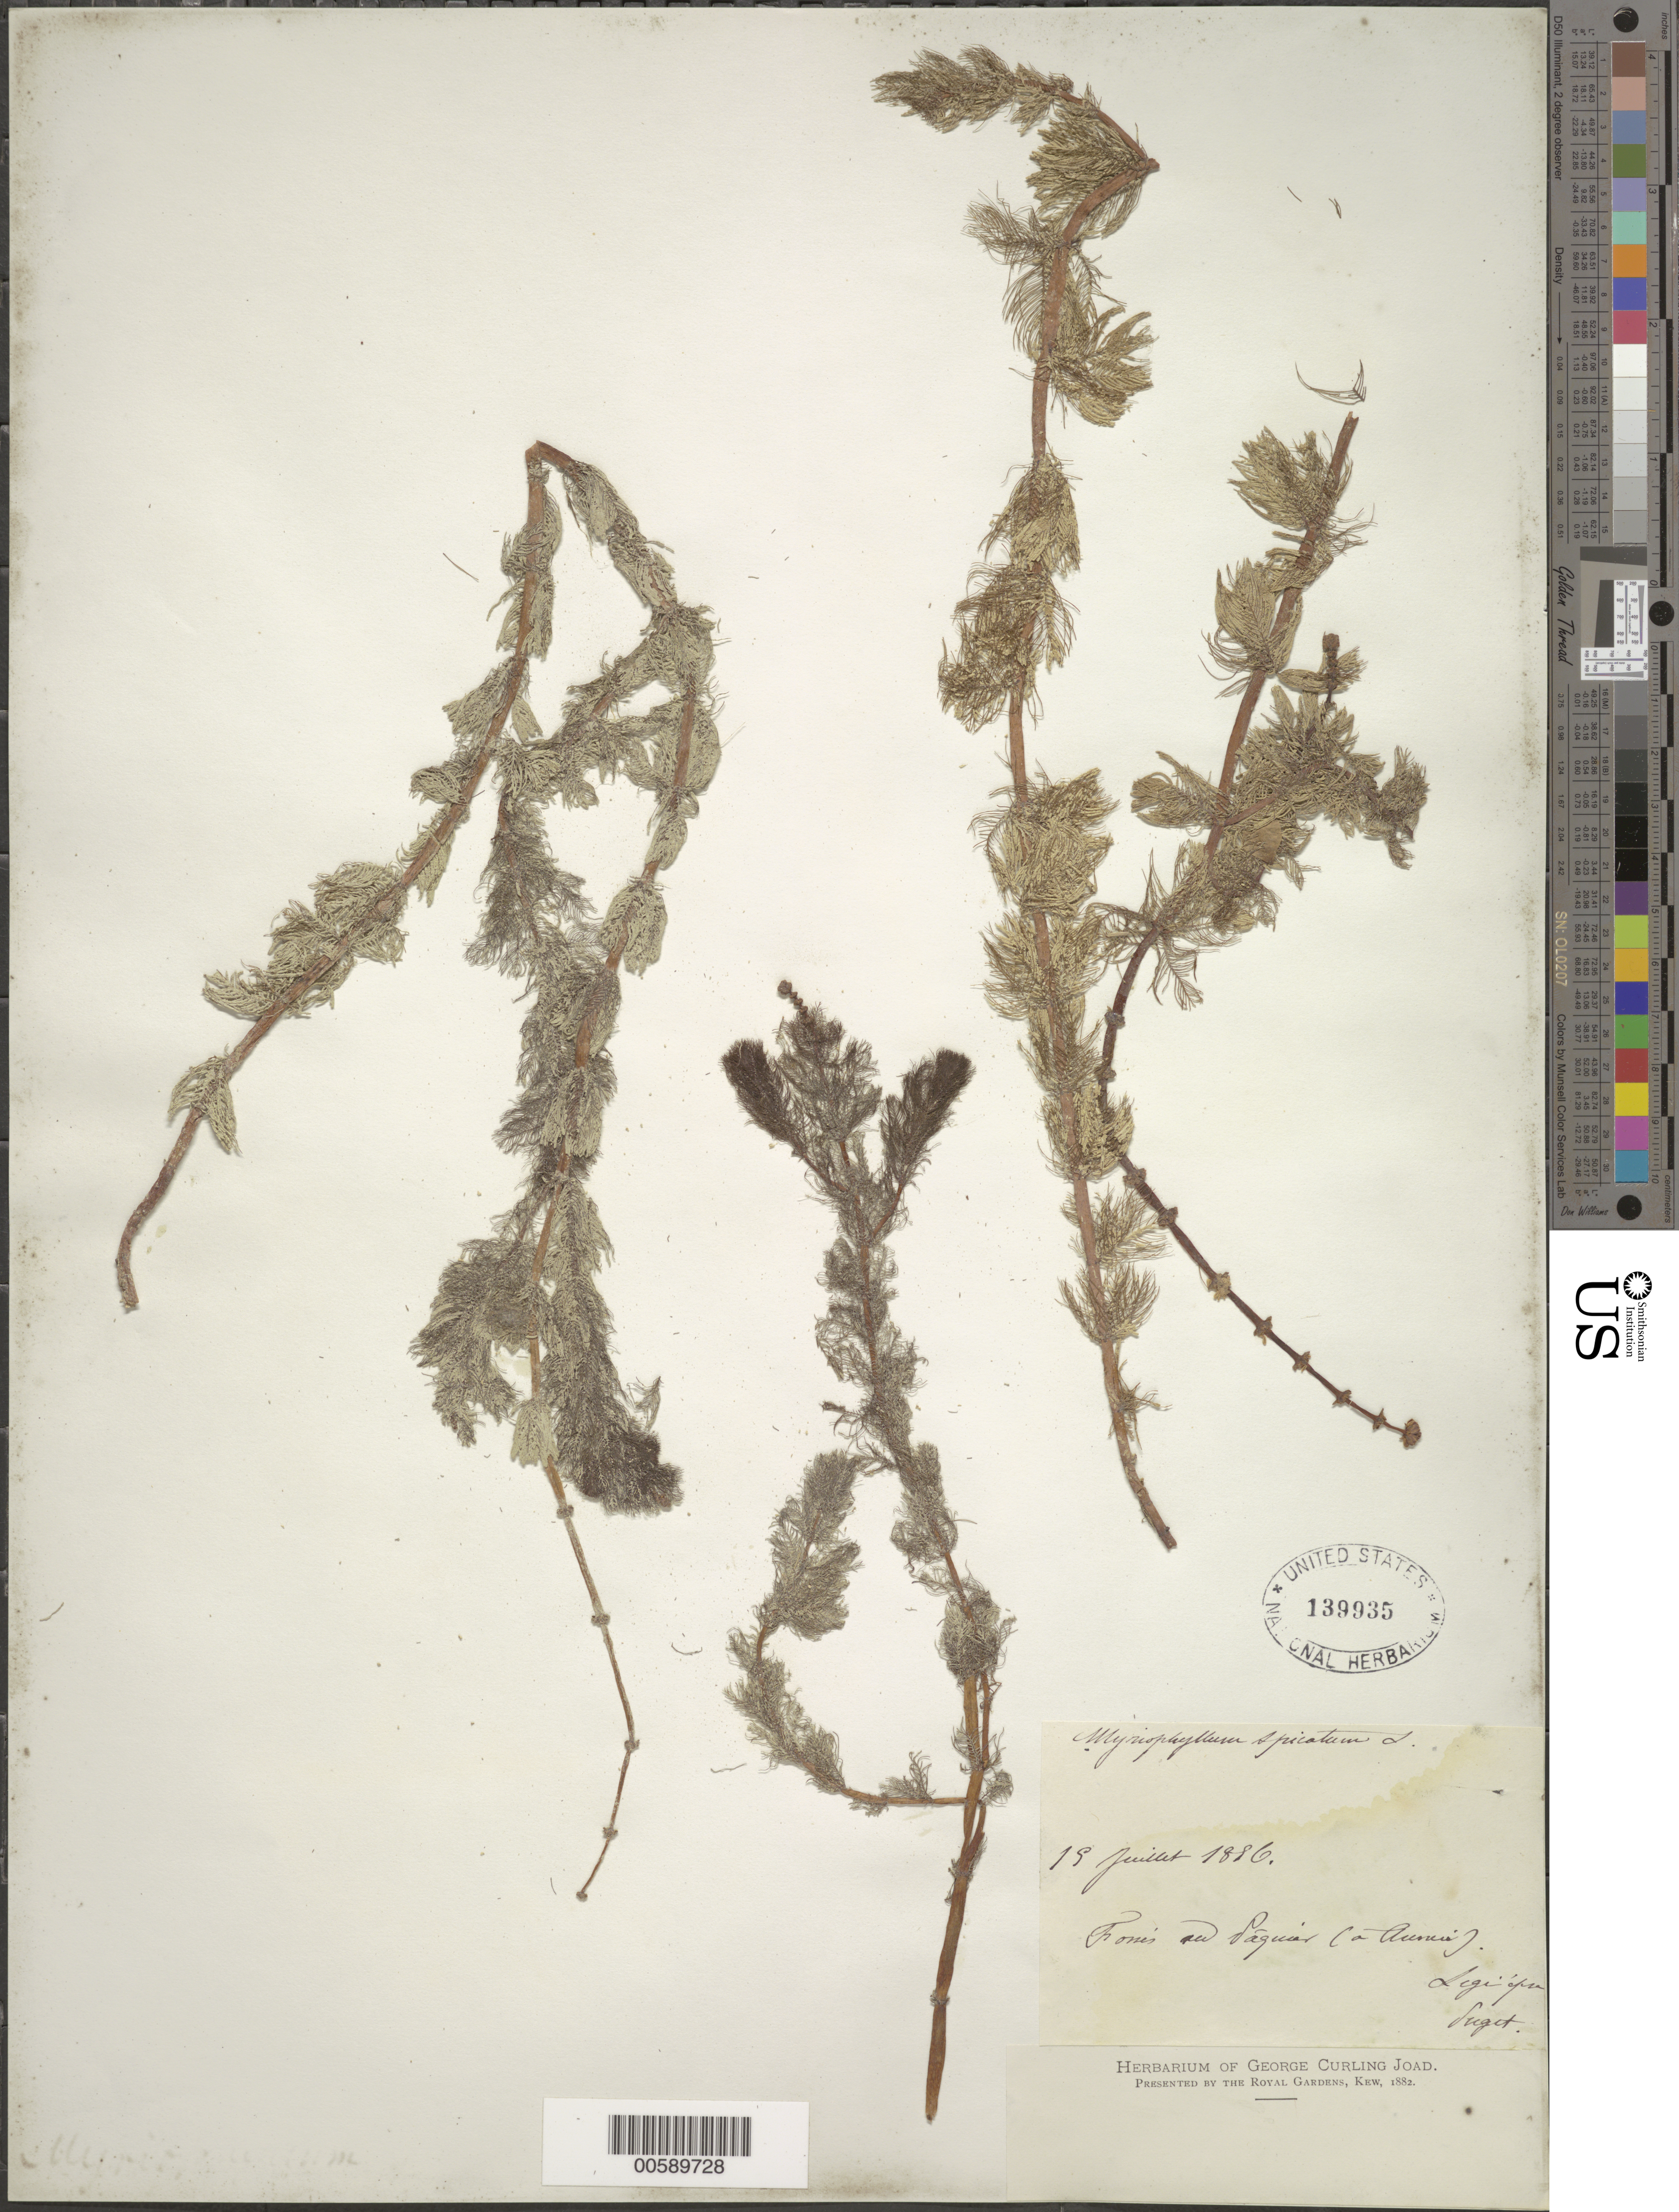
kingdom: Plantae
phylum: Tracheophyta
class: Magnoliopsida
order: Saxifragales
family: Haloragaceae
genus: Myriophyllum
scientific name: Myriophyllum spicatum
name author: L.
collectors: -. Puget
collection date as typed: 19 Jul 1886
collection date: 1886-07-19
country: France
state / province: Auvergne-Rhône-Alpes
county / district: Haute-Savoie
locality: Fosses du Paquier (a Anneci)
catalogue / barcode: US 139935